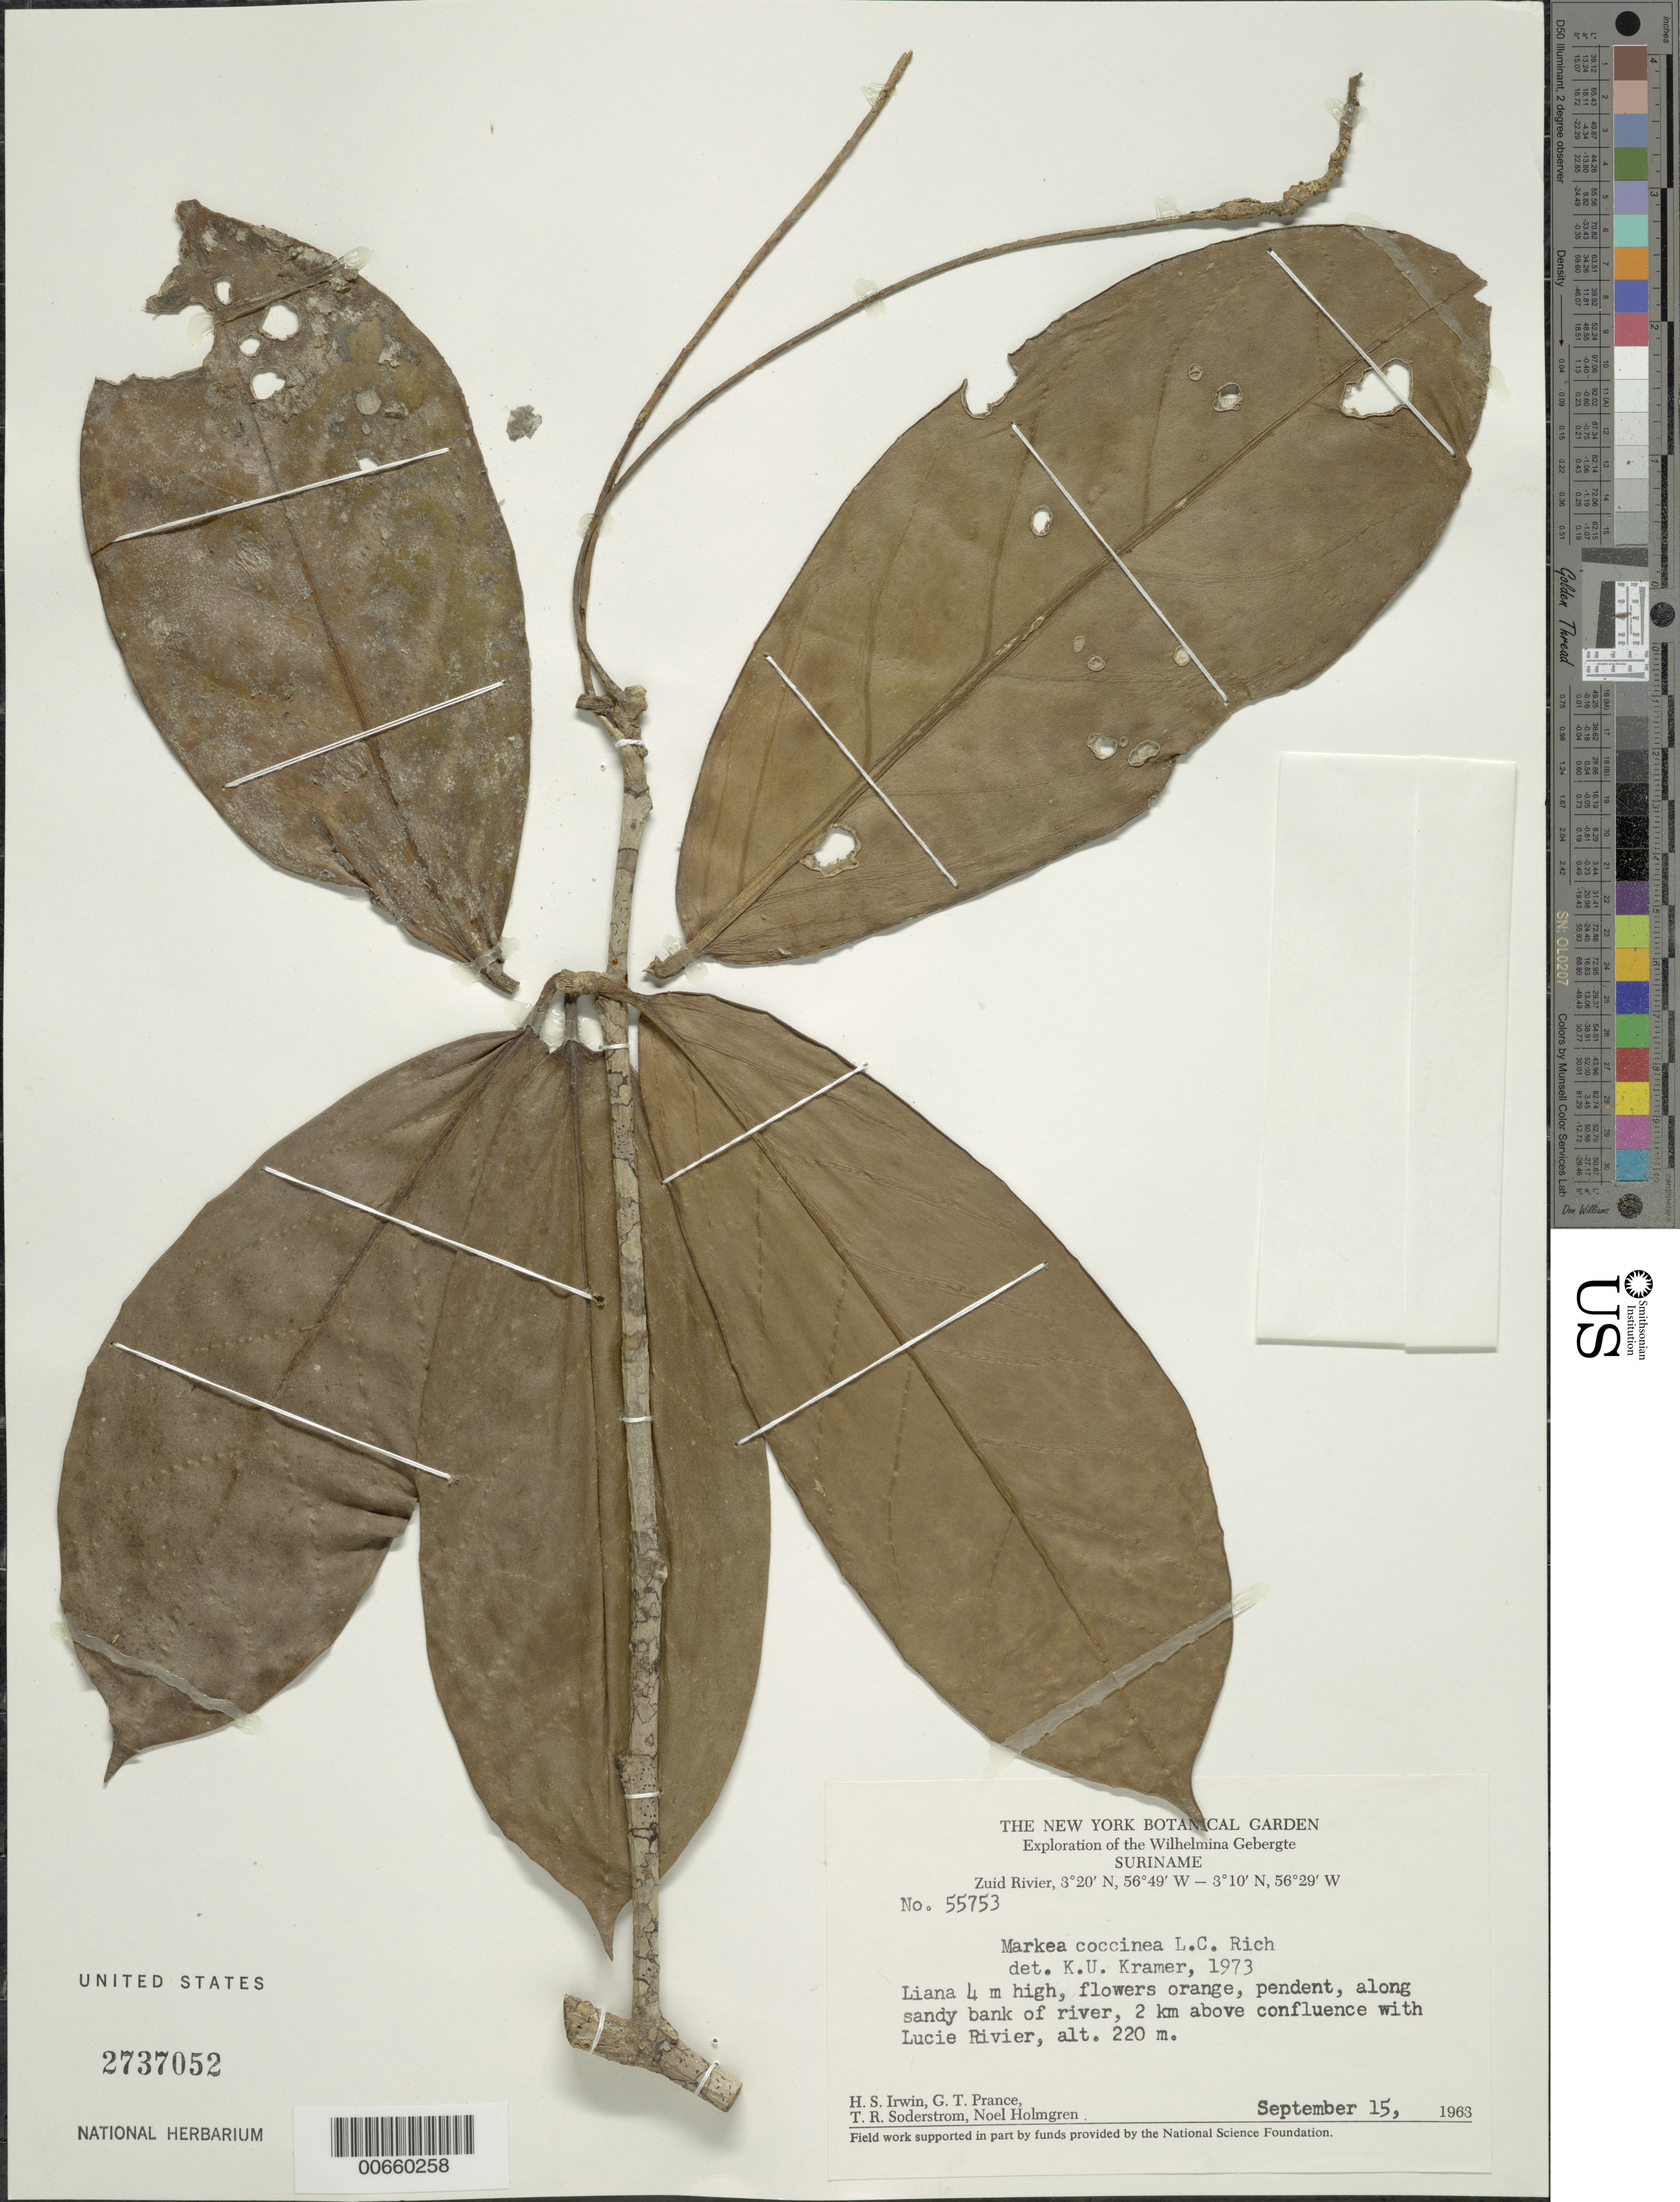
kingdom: Plantae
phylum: Tracheophyta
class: Magnoliopsida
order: Solanales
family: Solanaceae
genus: Markea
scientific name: Markea coccinea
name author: Rich.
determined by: Kramer, K. U.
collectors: H. Irwin, G. T. Prance, T. R. Soderstrom & N. H. Holmgren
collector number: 55753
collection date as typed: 15-Sep-63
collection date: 1963-09-15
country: Suriname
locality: Zuid River, 2 km above confluence with Lucie R., Wilhelmina Gebergte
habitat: Sandy riverbank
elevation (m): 220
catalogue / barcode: US 2737052